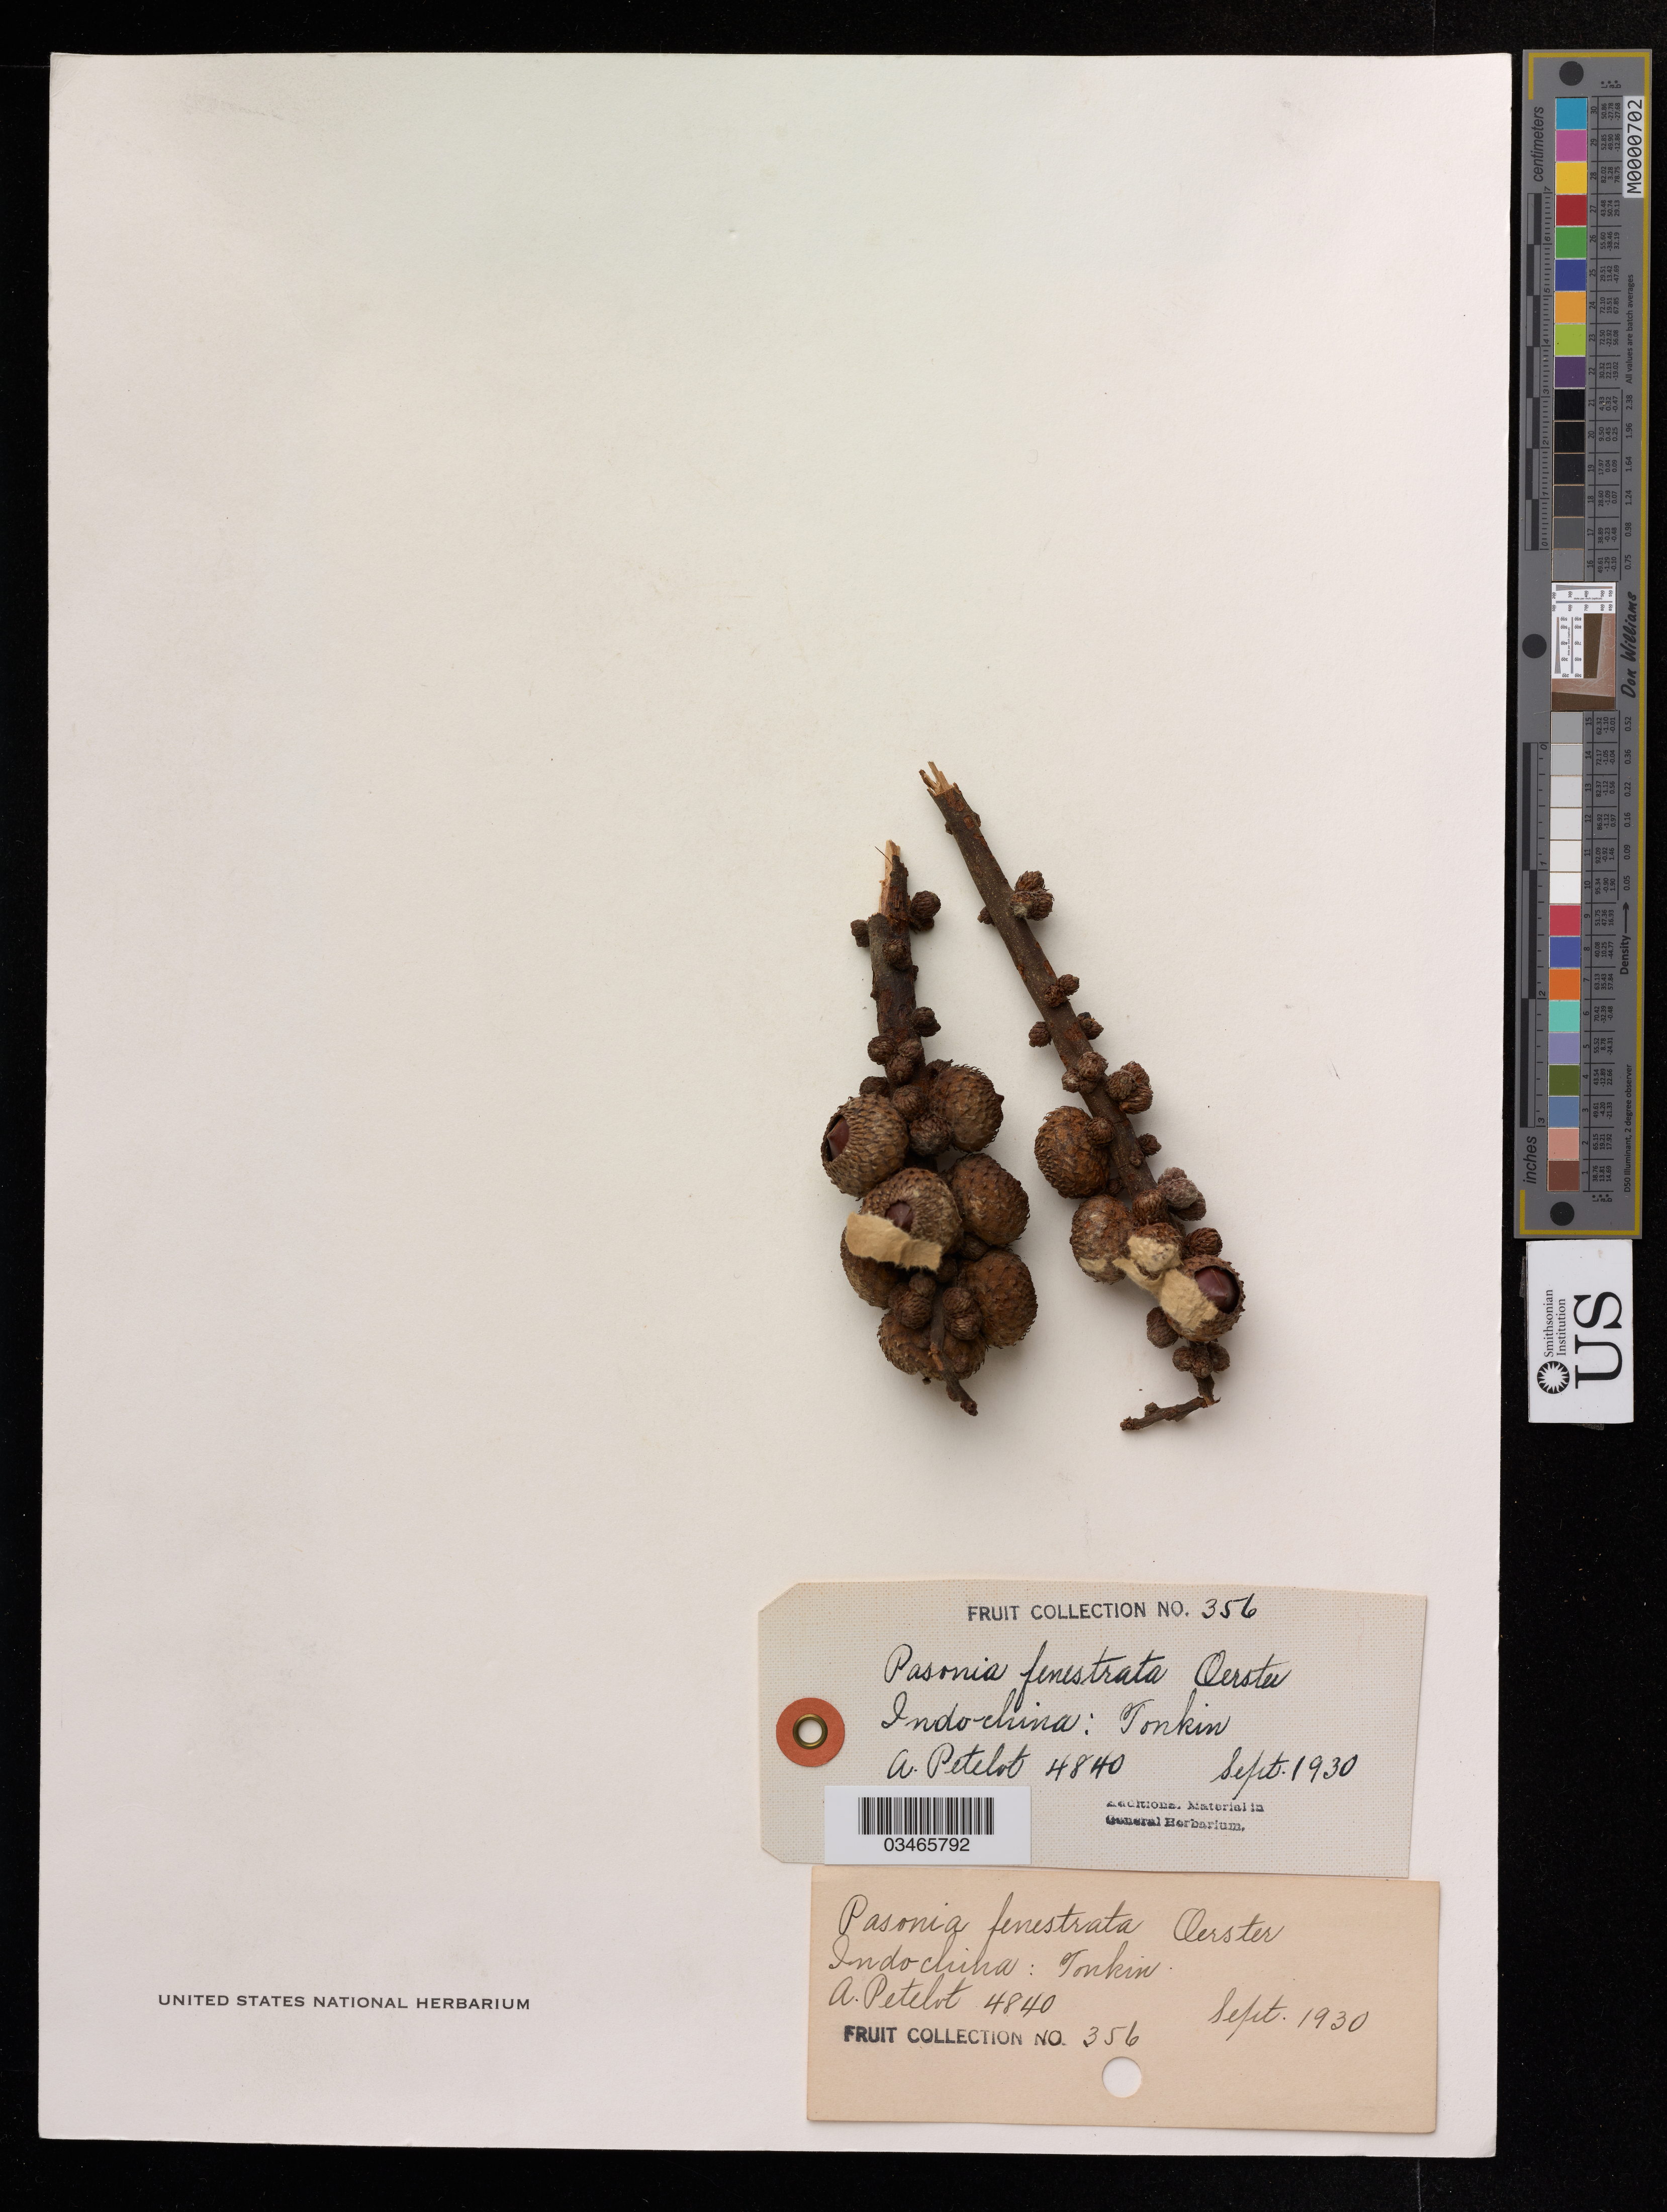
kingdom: Plantae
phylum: Tracheophyta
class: Magnoliopsida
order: Fagales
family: Fagaceae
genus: Lithocarpus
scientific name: Lithocarpus fenestratus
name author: (Roxb.) Rehder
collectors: P. A. Pételot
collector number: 4840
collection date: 1930-09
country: Vietnam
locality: French Indochina. Chapa.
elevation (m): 1500